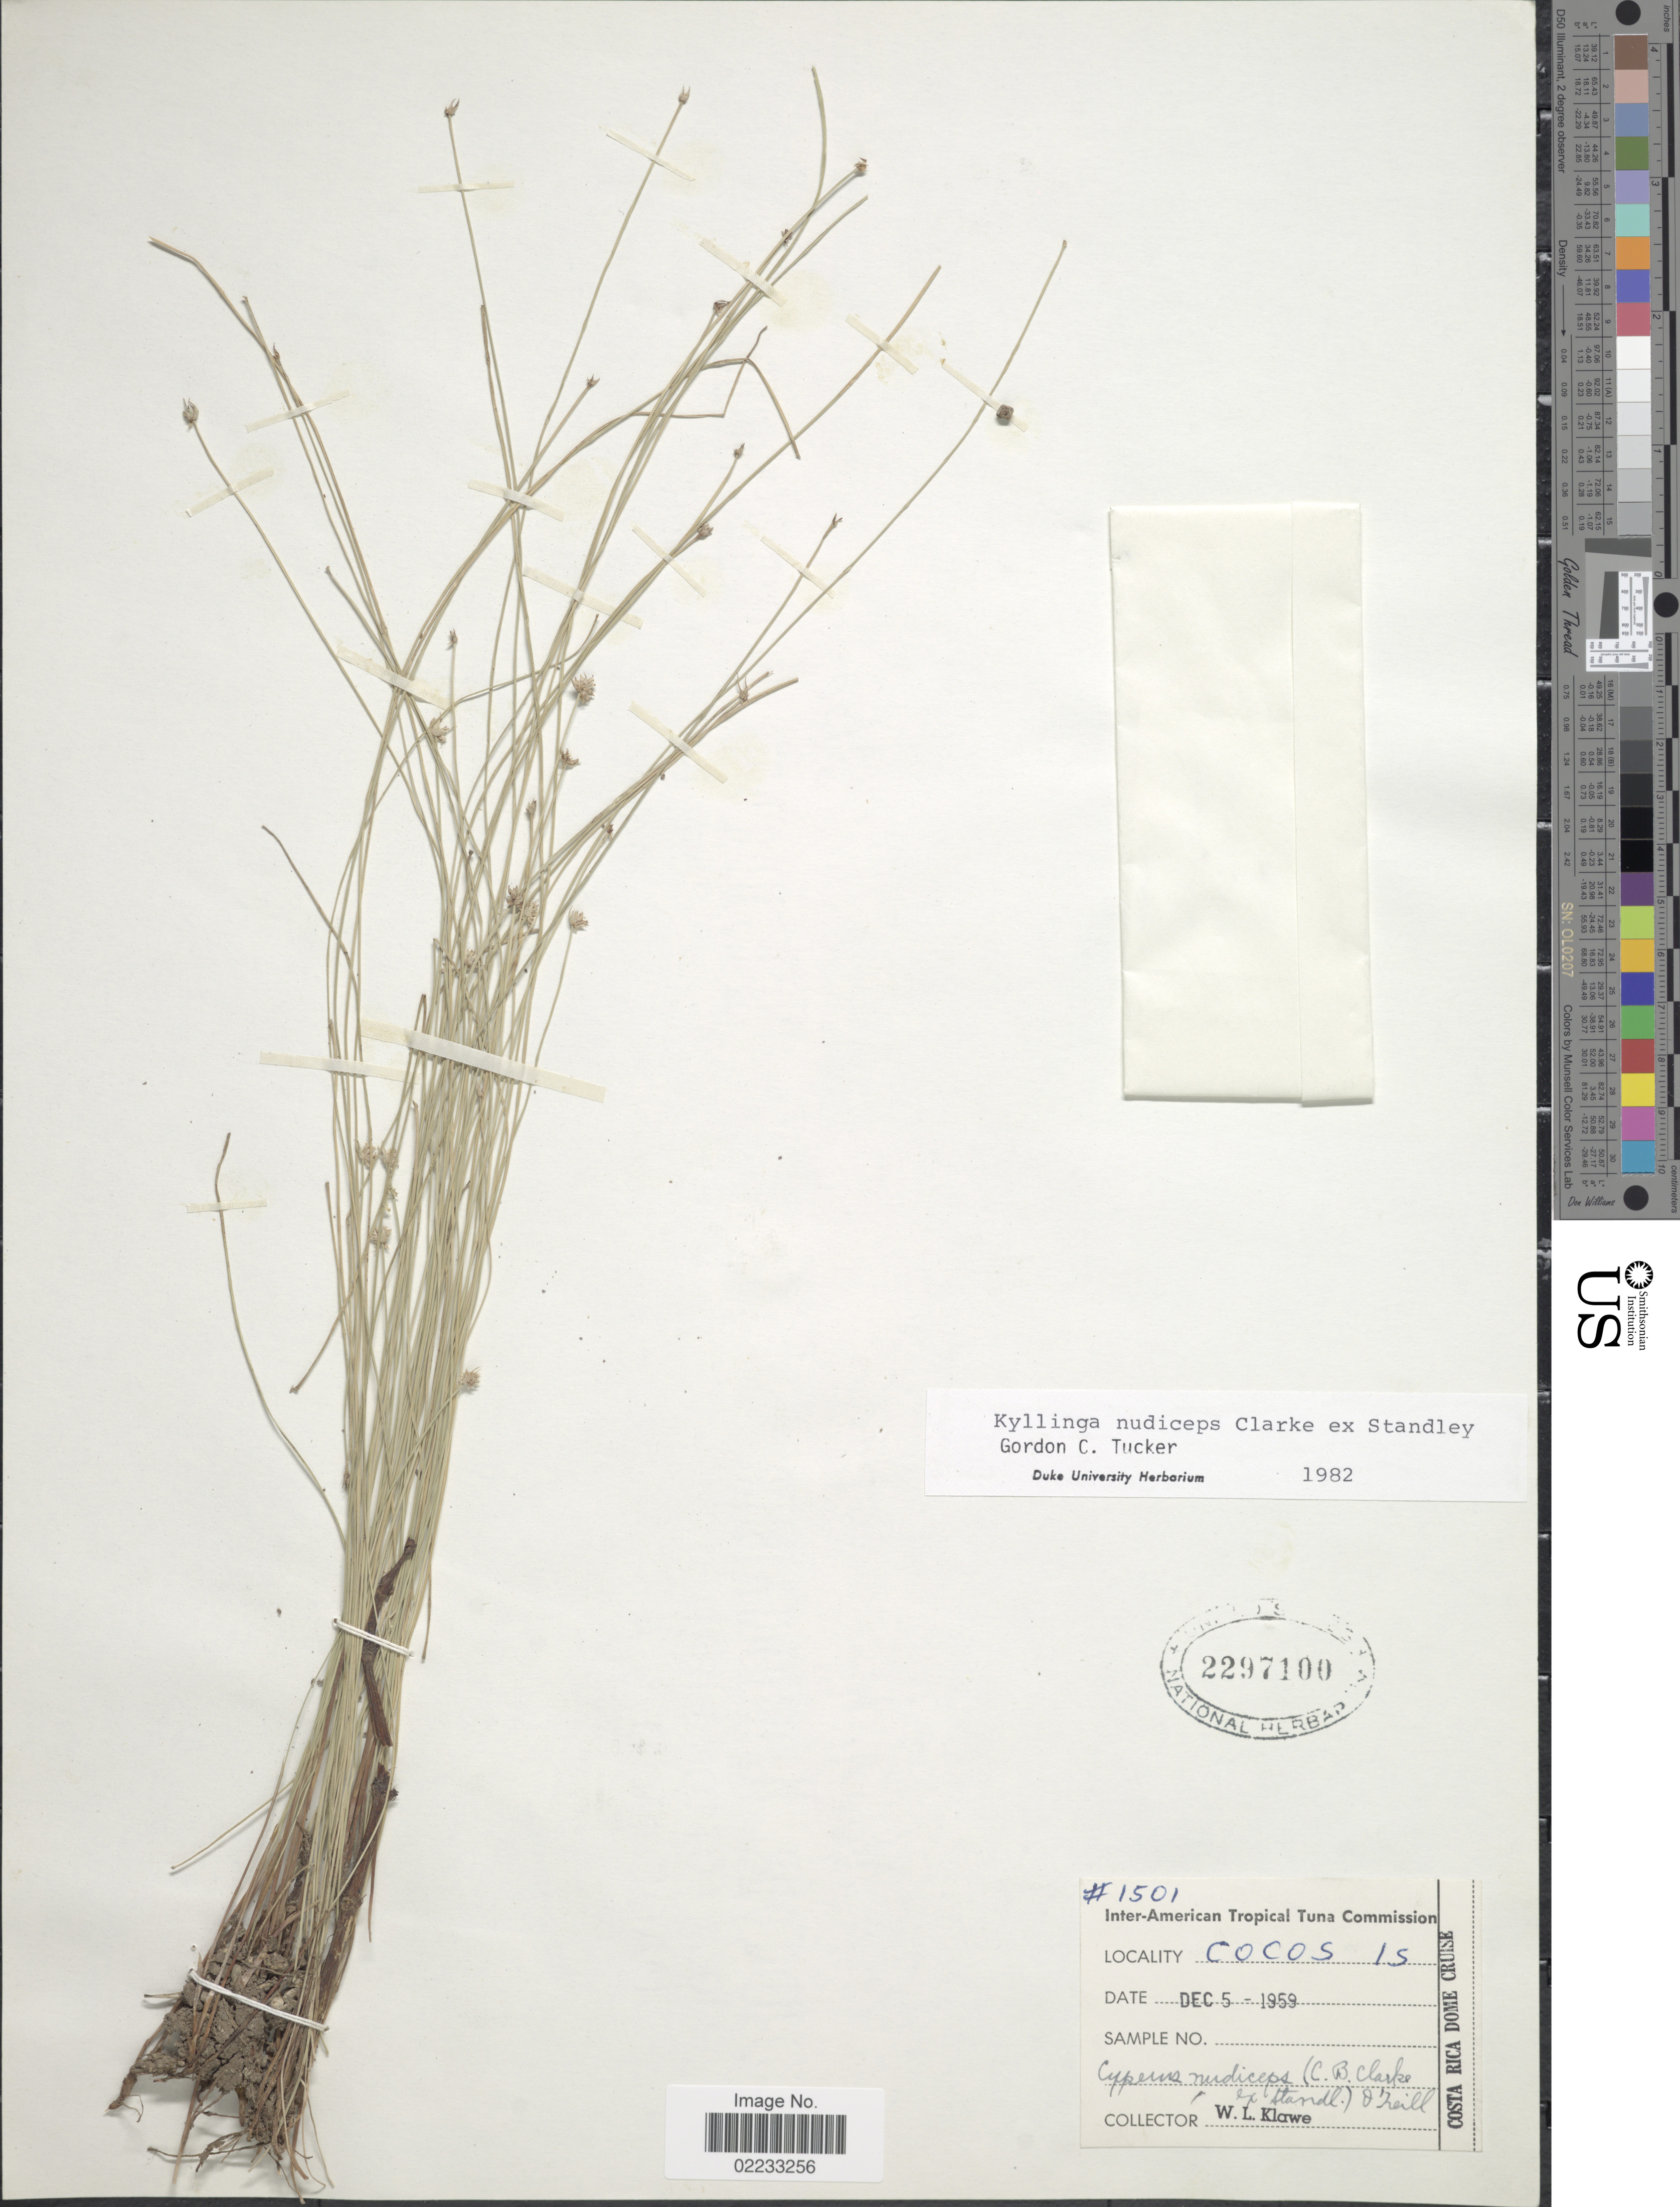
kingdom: Plantae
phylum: Tracheophyta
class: Liliopsida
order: Poales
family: Cyperaceae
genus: Cyperus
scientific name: Cyperus nudiceps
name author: (C.B. Clarke ex Standl.) O'Neill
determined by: Strong, M. T., (US), Smithsonian Institution - National Museum of Natural History (UNITED STATES)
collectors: W. Klawe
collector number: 1501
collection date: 1959-12-05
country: Costa Rica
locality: Cocos Is.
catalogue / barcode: US 2297100